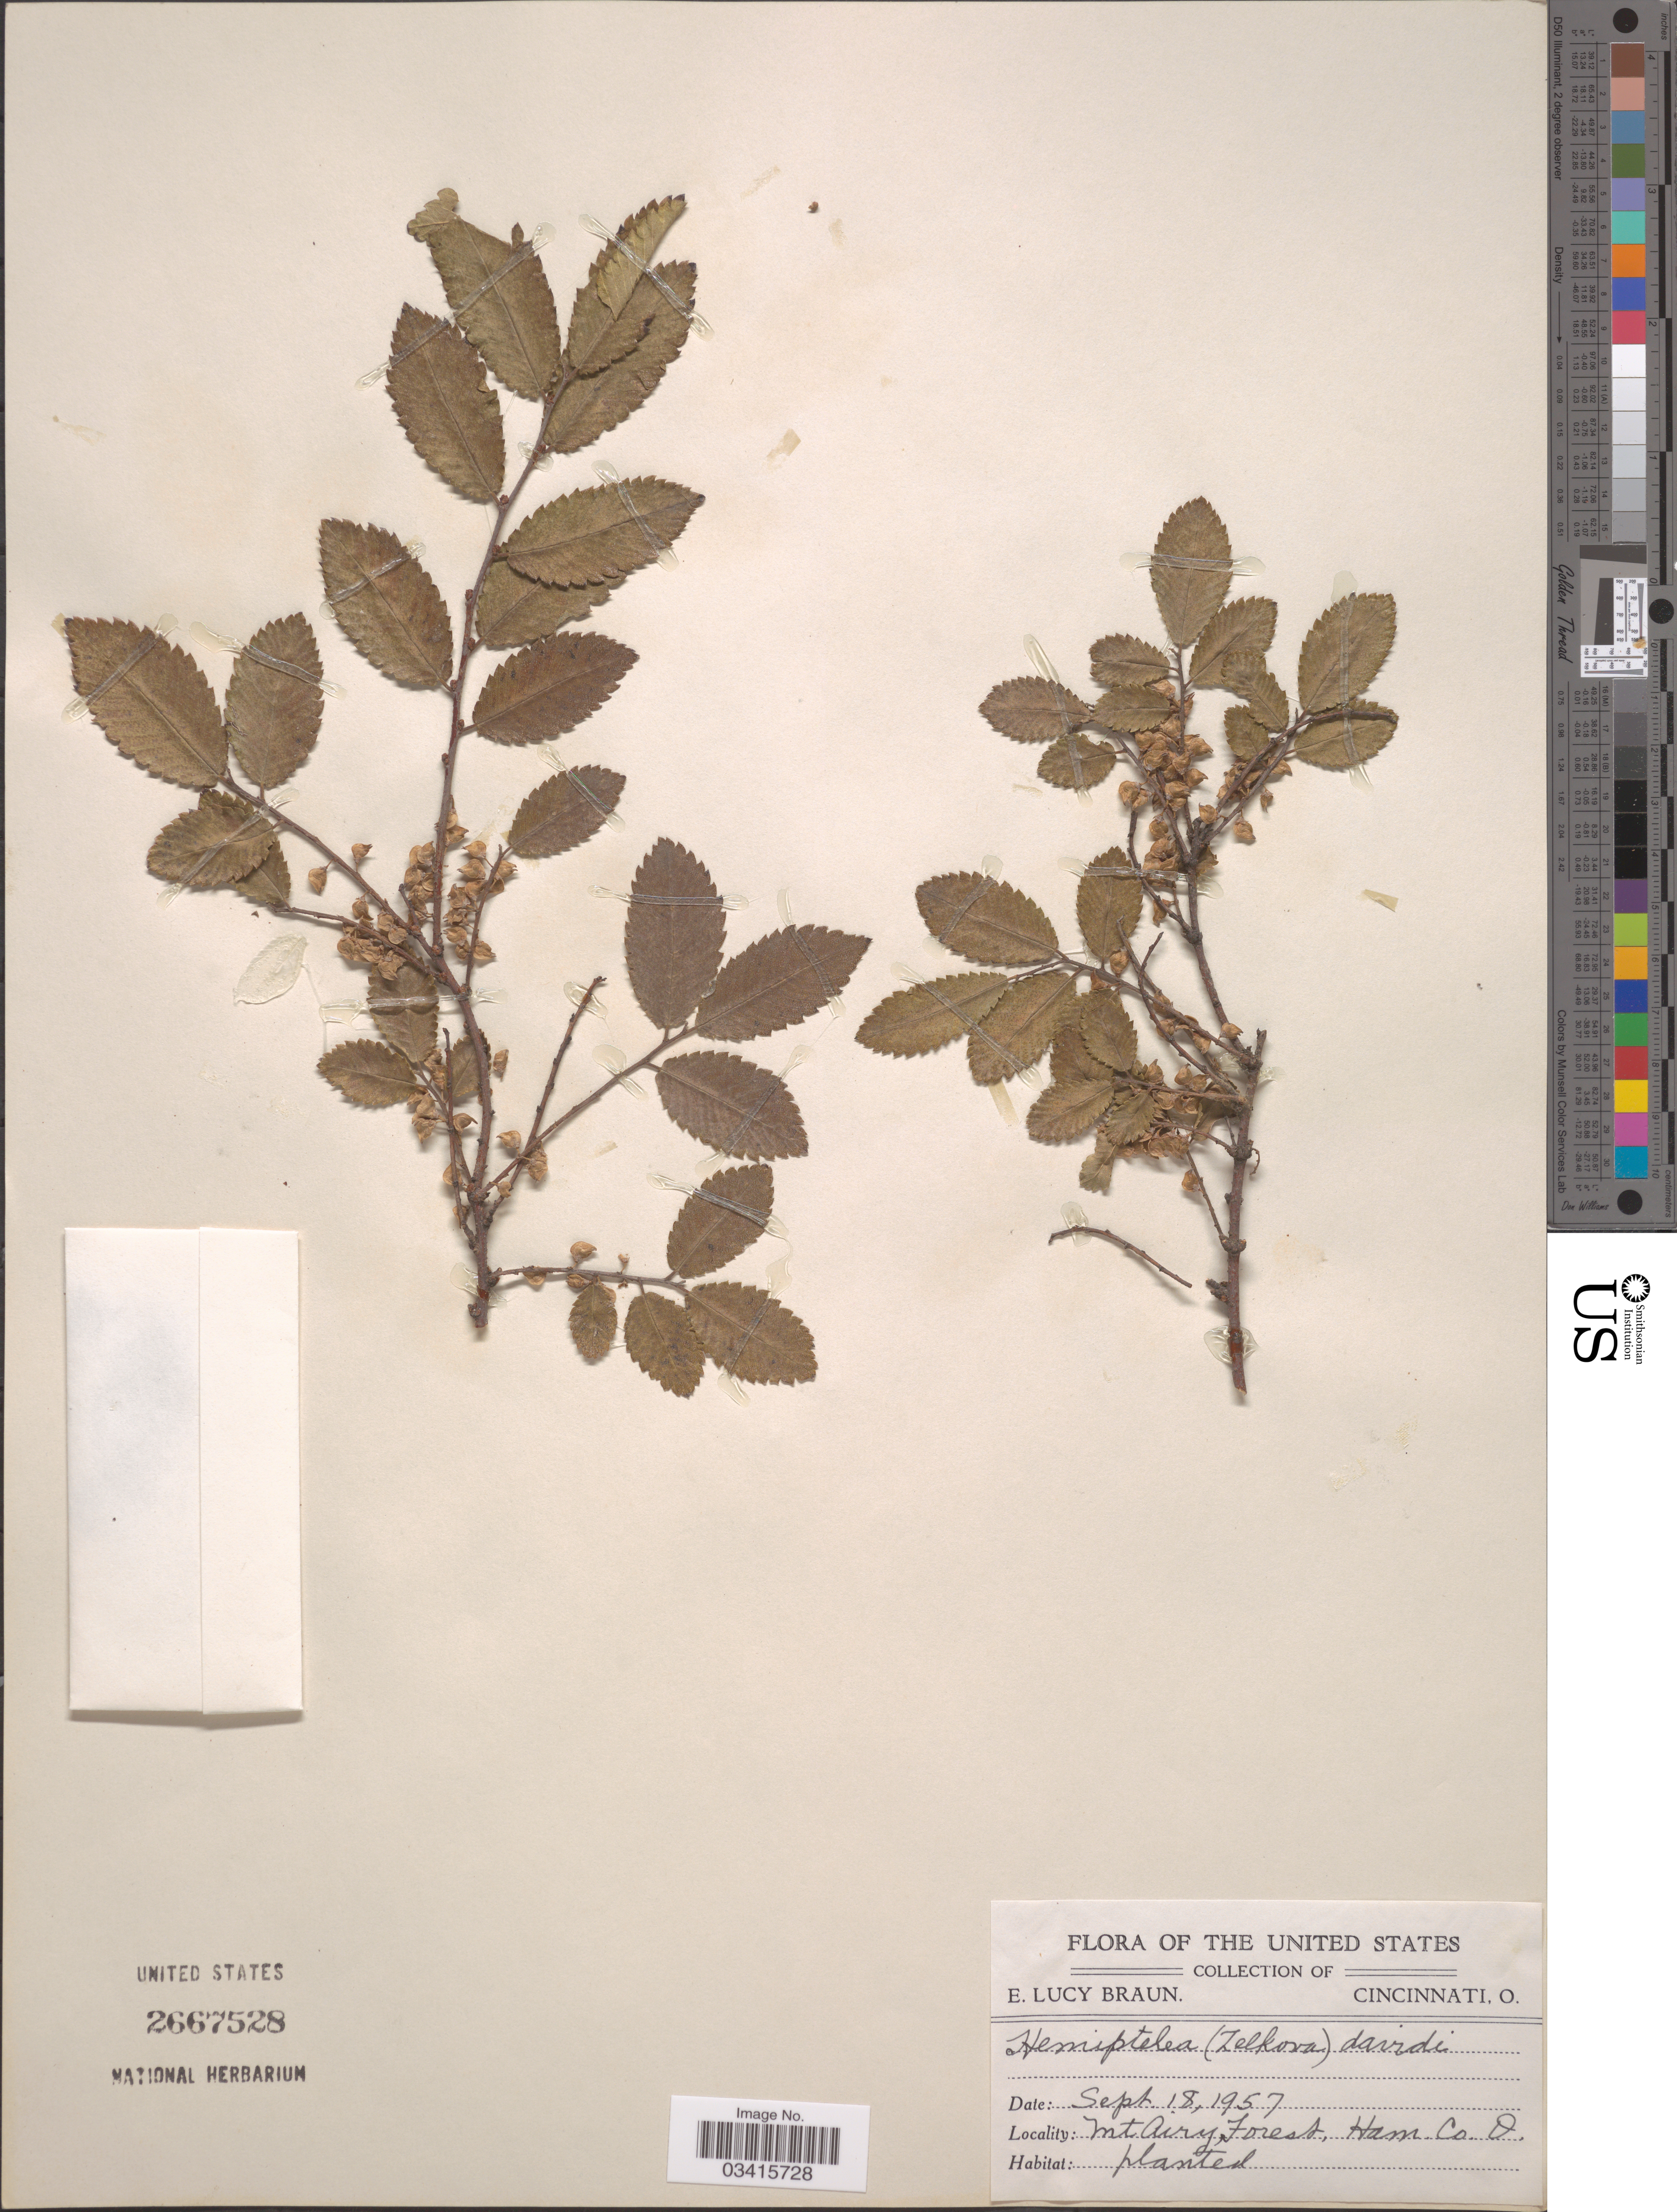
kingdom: Plantae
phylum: Tracheophyta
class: Magnoliopsida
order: Rosales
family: Ulmaceae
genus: Zelkova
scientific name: Zelkova carpinifolia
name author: (Pall.) K. Koch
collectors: E. L. Braun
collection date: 1957-09-18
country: United States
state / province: Ohio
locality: Mt. Airy, Forest, Ham Co.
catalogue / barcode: US 2667528